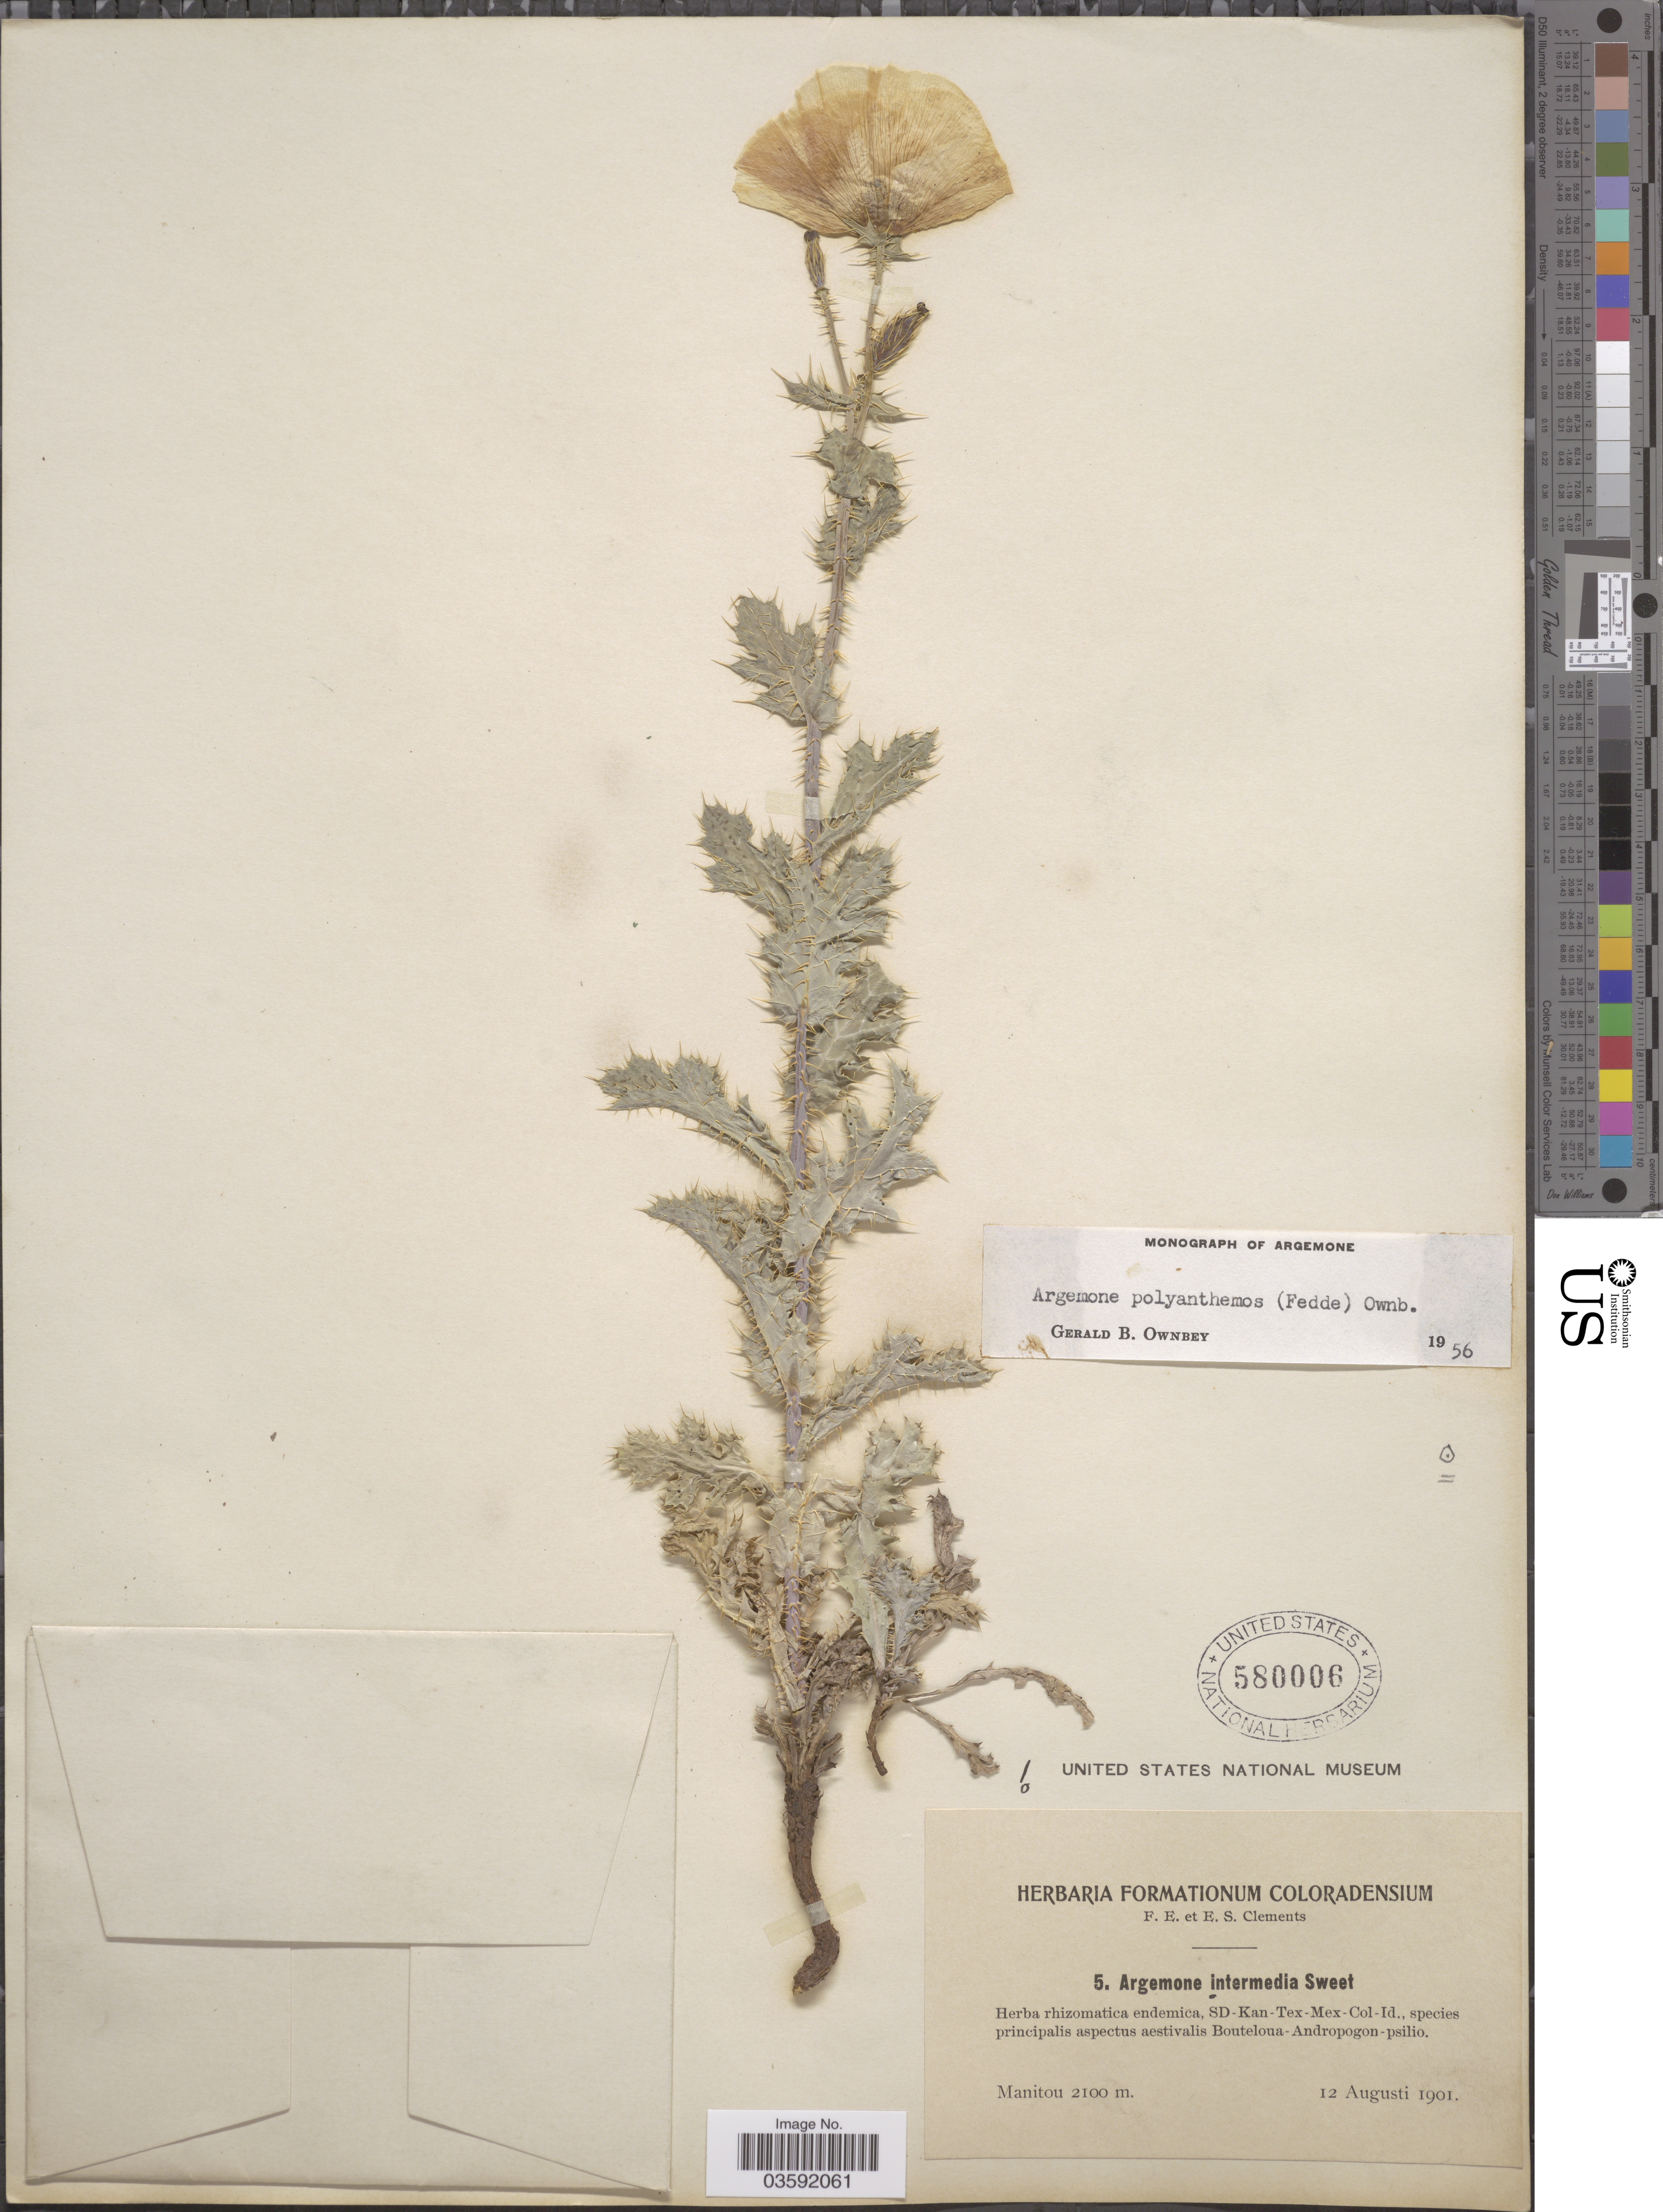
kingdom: Plantae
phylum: Tracheophyta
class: Magnoliopsida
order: Ranunculales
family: Papaveraceae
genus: Argemone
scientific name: Argemone polyanthemos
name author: (Fedde) G.B. Ownbey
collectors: F. E. Clements & E. S. Clements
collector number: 5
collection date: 1901-08-12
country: United States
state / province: Colorado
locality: Manitou.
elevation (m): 2100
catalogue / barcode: US 580006